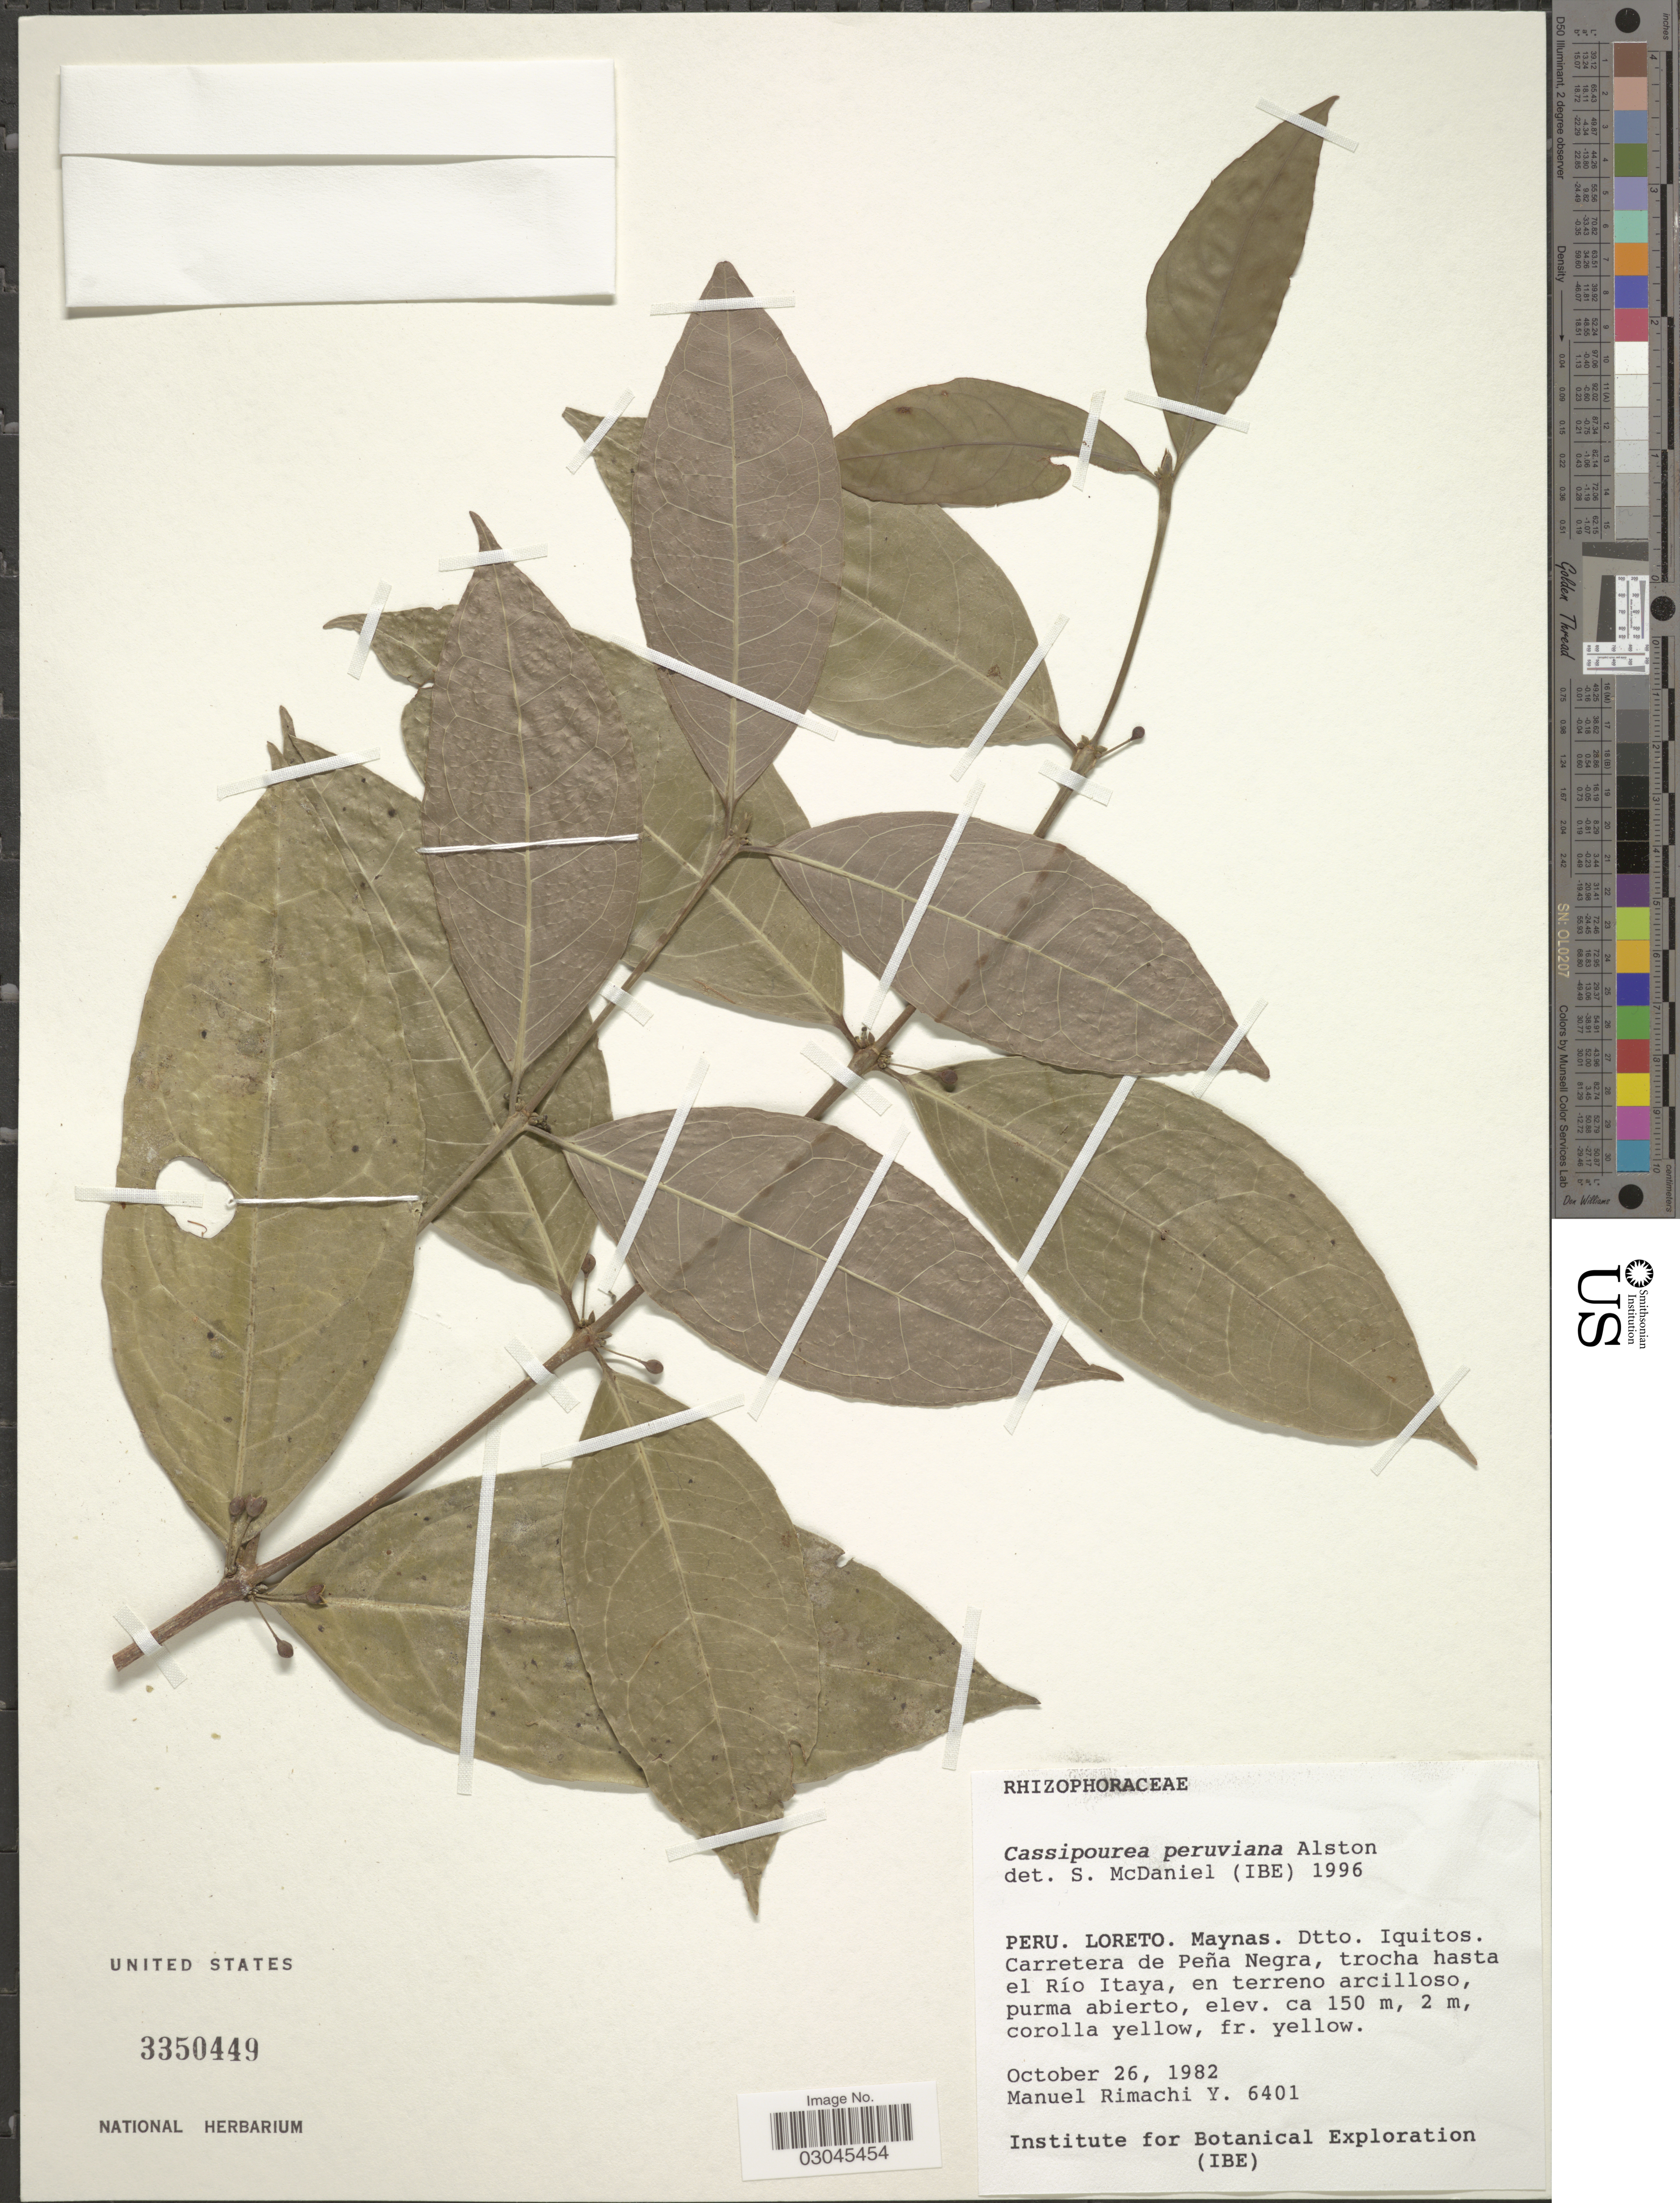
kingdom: Plantae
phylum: Tracheophyta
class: Magnoliopsida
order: Malpighiales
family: Rhizophoraceae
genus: Cassipourea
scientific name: Cassipourea peruviana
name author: Alston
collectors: M. Rimachi Y.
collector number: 6401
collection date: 1982-10-26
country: Peru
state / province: Loreto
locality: Maynas. Dtto. Iquitos. Carretera de Peña Negra, trocha hasta el Río Itaya.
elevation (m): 150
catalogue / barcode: US 3350449